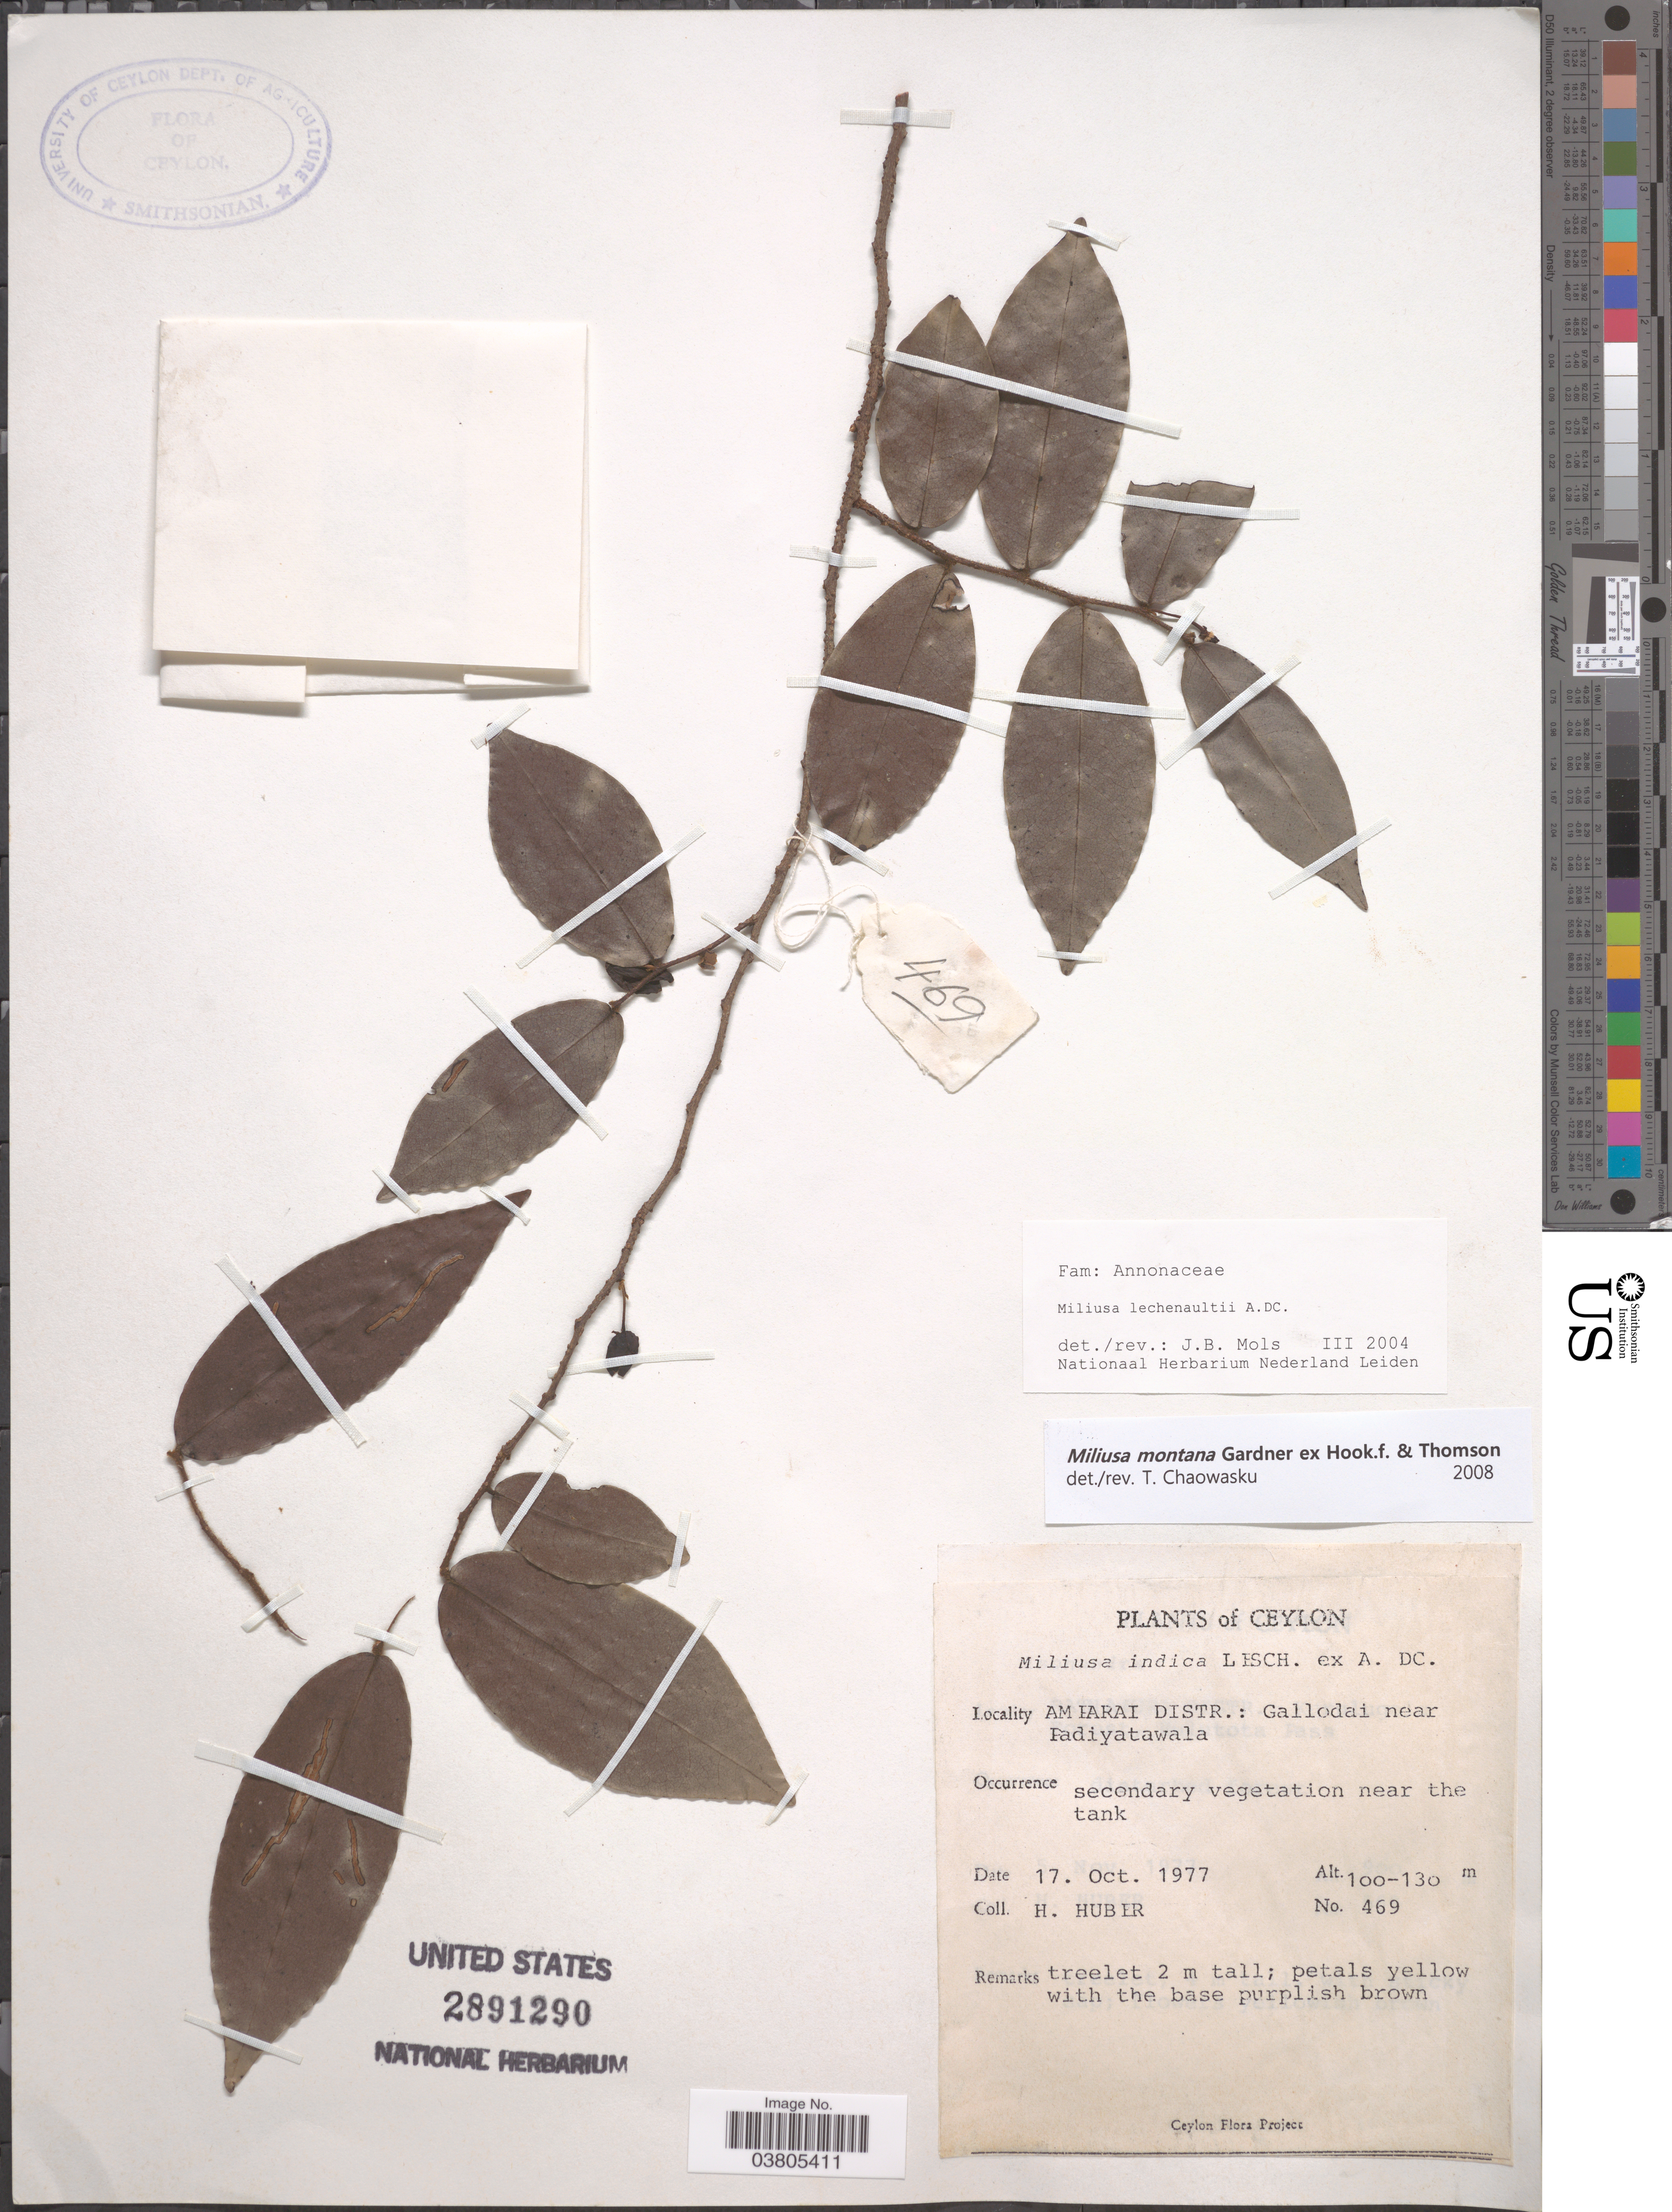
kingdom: Plantae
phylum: Tracheophyta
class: Magnoliopsida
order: Magnoliales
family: Annonaceae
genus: Miliusa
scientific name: Miliusa montana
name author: Gardner ex Hook. f. & Thomson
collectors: H. Huber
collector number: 469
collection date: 1977-10-17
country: Sri Lanka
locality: Ceylon. Amparai Distr.: Gallodai near Padiyatawala. Secondary vegetation near the tank.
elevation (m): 100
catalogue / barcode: US 2891290